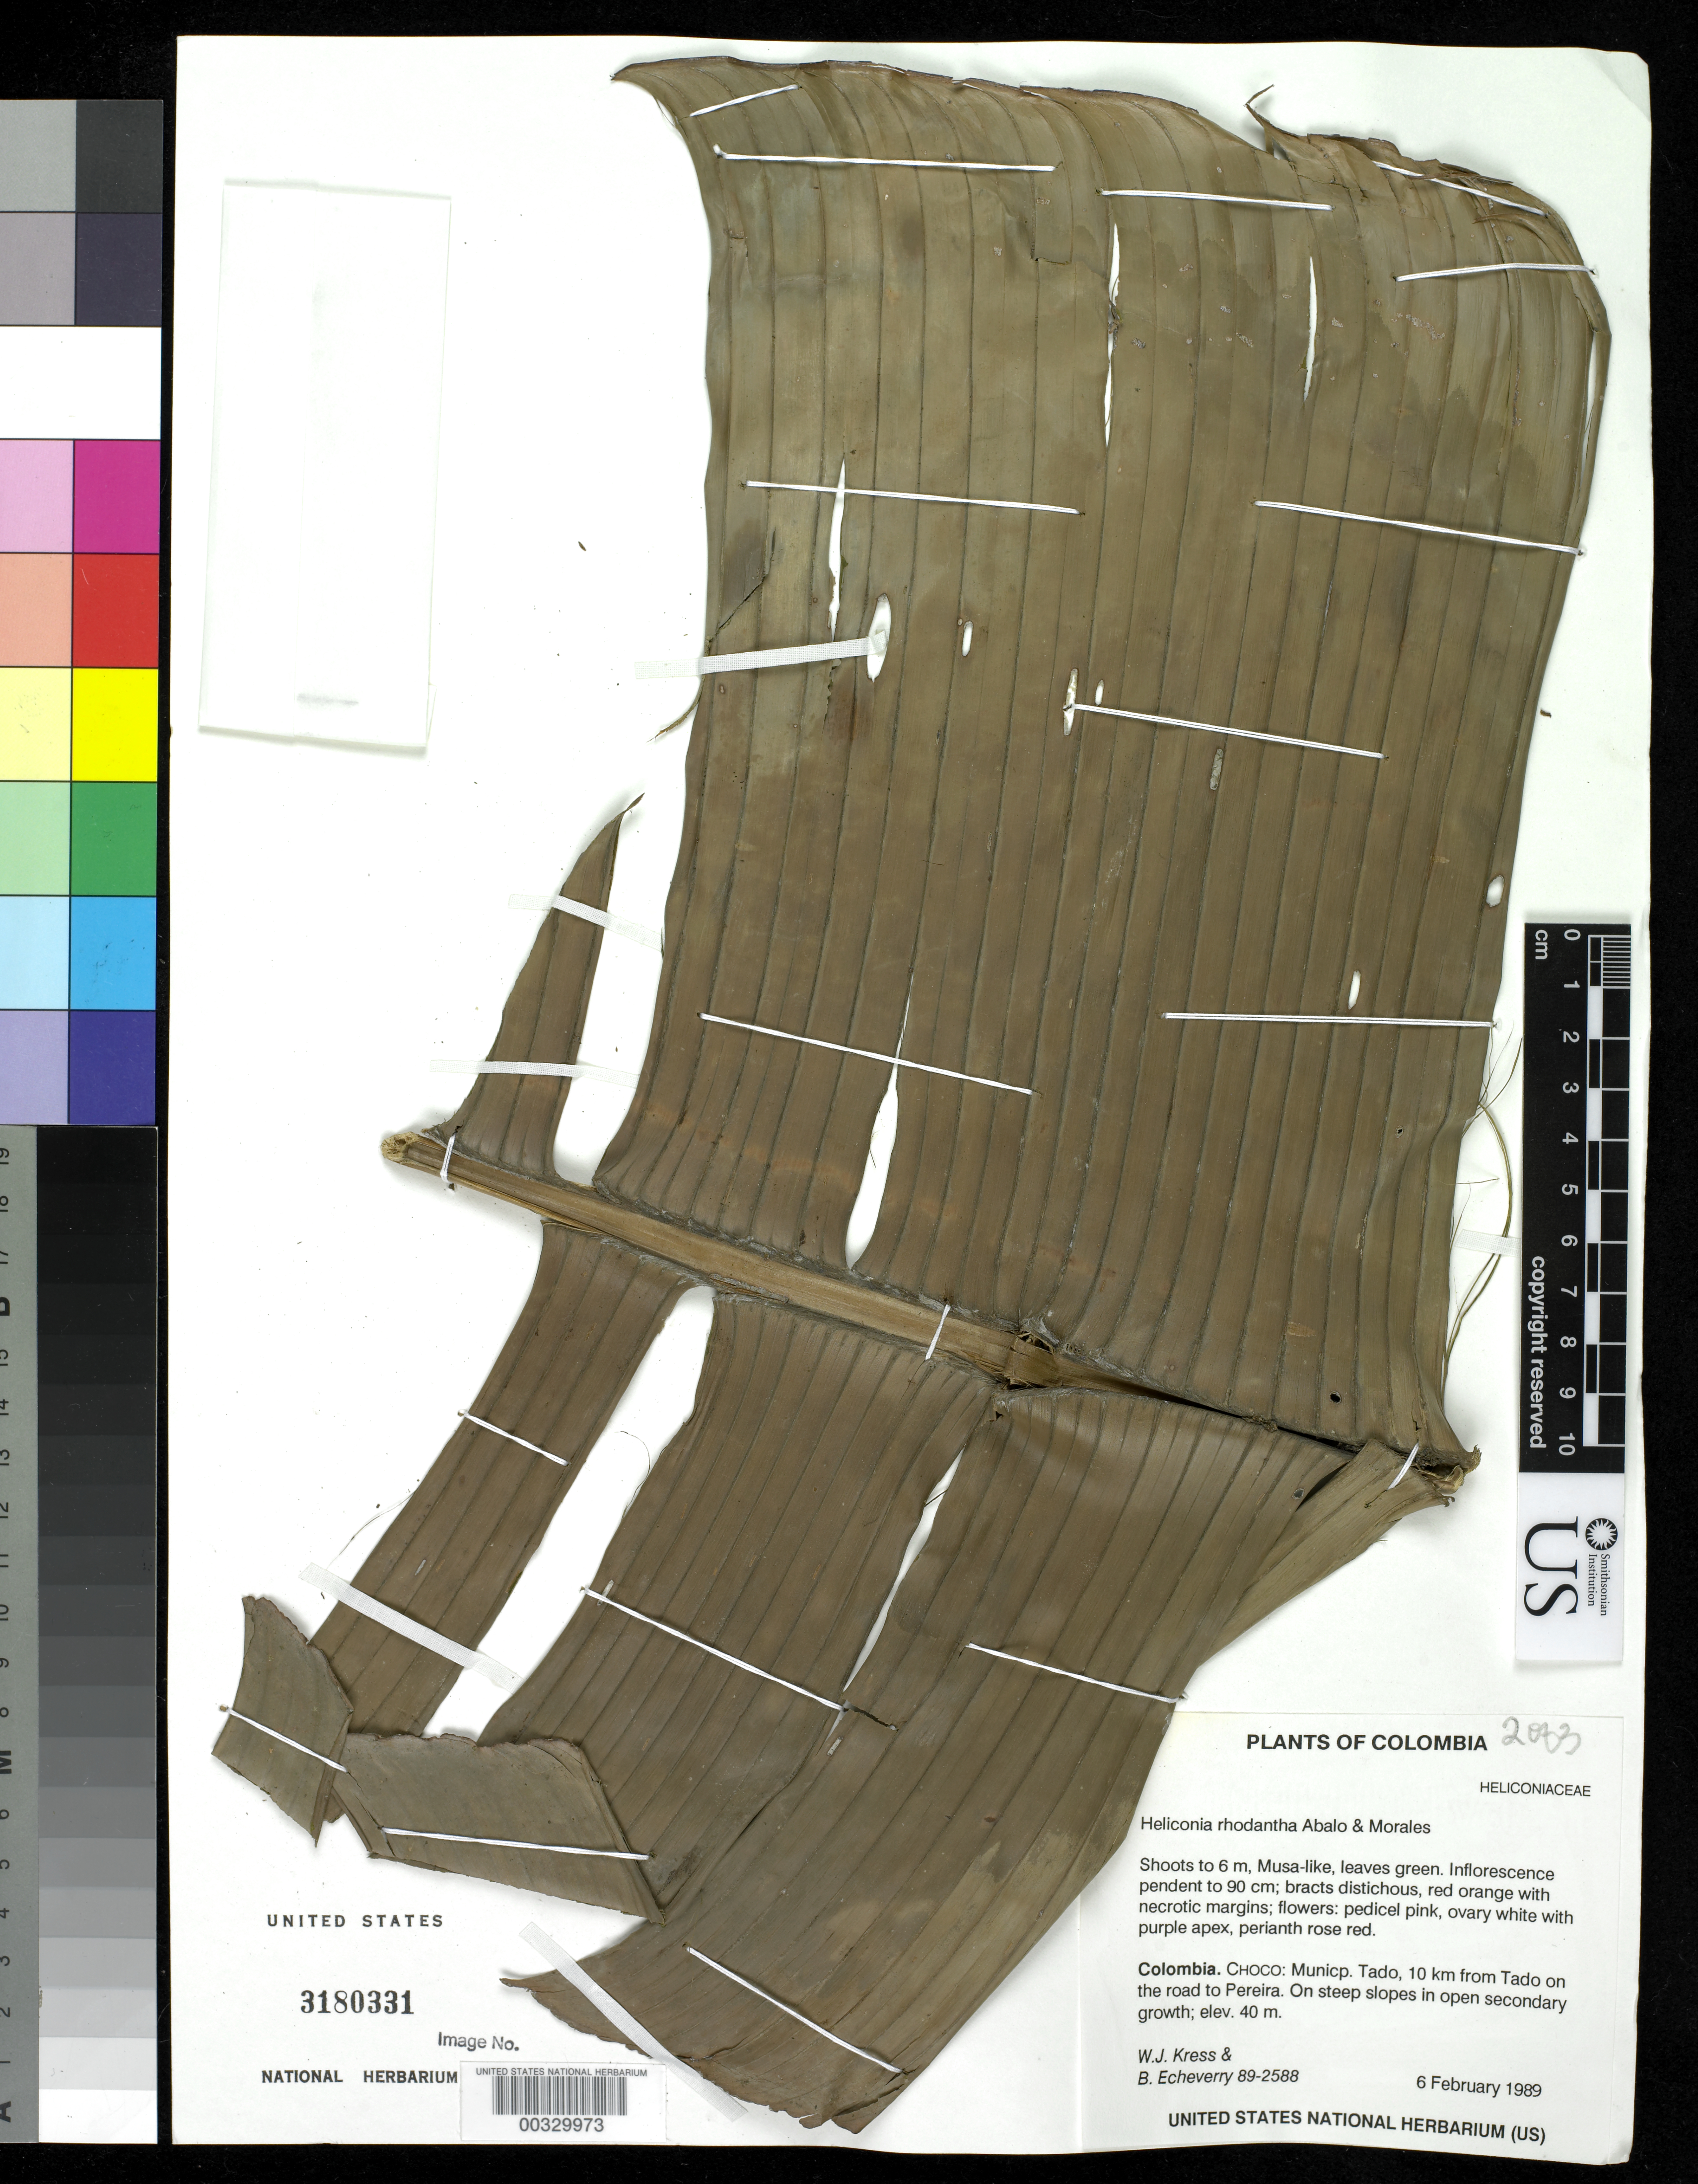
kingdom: Plantae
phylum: Tracheophyta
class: Liliopsida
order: Zingiberales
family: Heliconiaceae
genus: Heliconia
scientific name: Heliconia rhodantha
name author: Abalo & G. Morales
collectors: W. J. Kress & B. Echeverry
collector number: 89-2588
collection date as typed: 06 Feb 1989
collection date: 1989-02-06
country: Colombia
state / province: Chocó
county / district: Tadó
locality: Mun of Tado, 10 km from Tado on road to Pereira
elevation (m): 40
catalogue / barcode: US 3180331